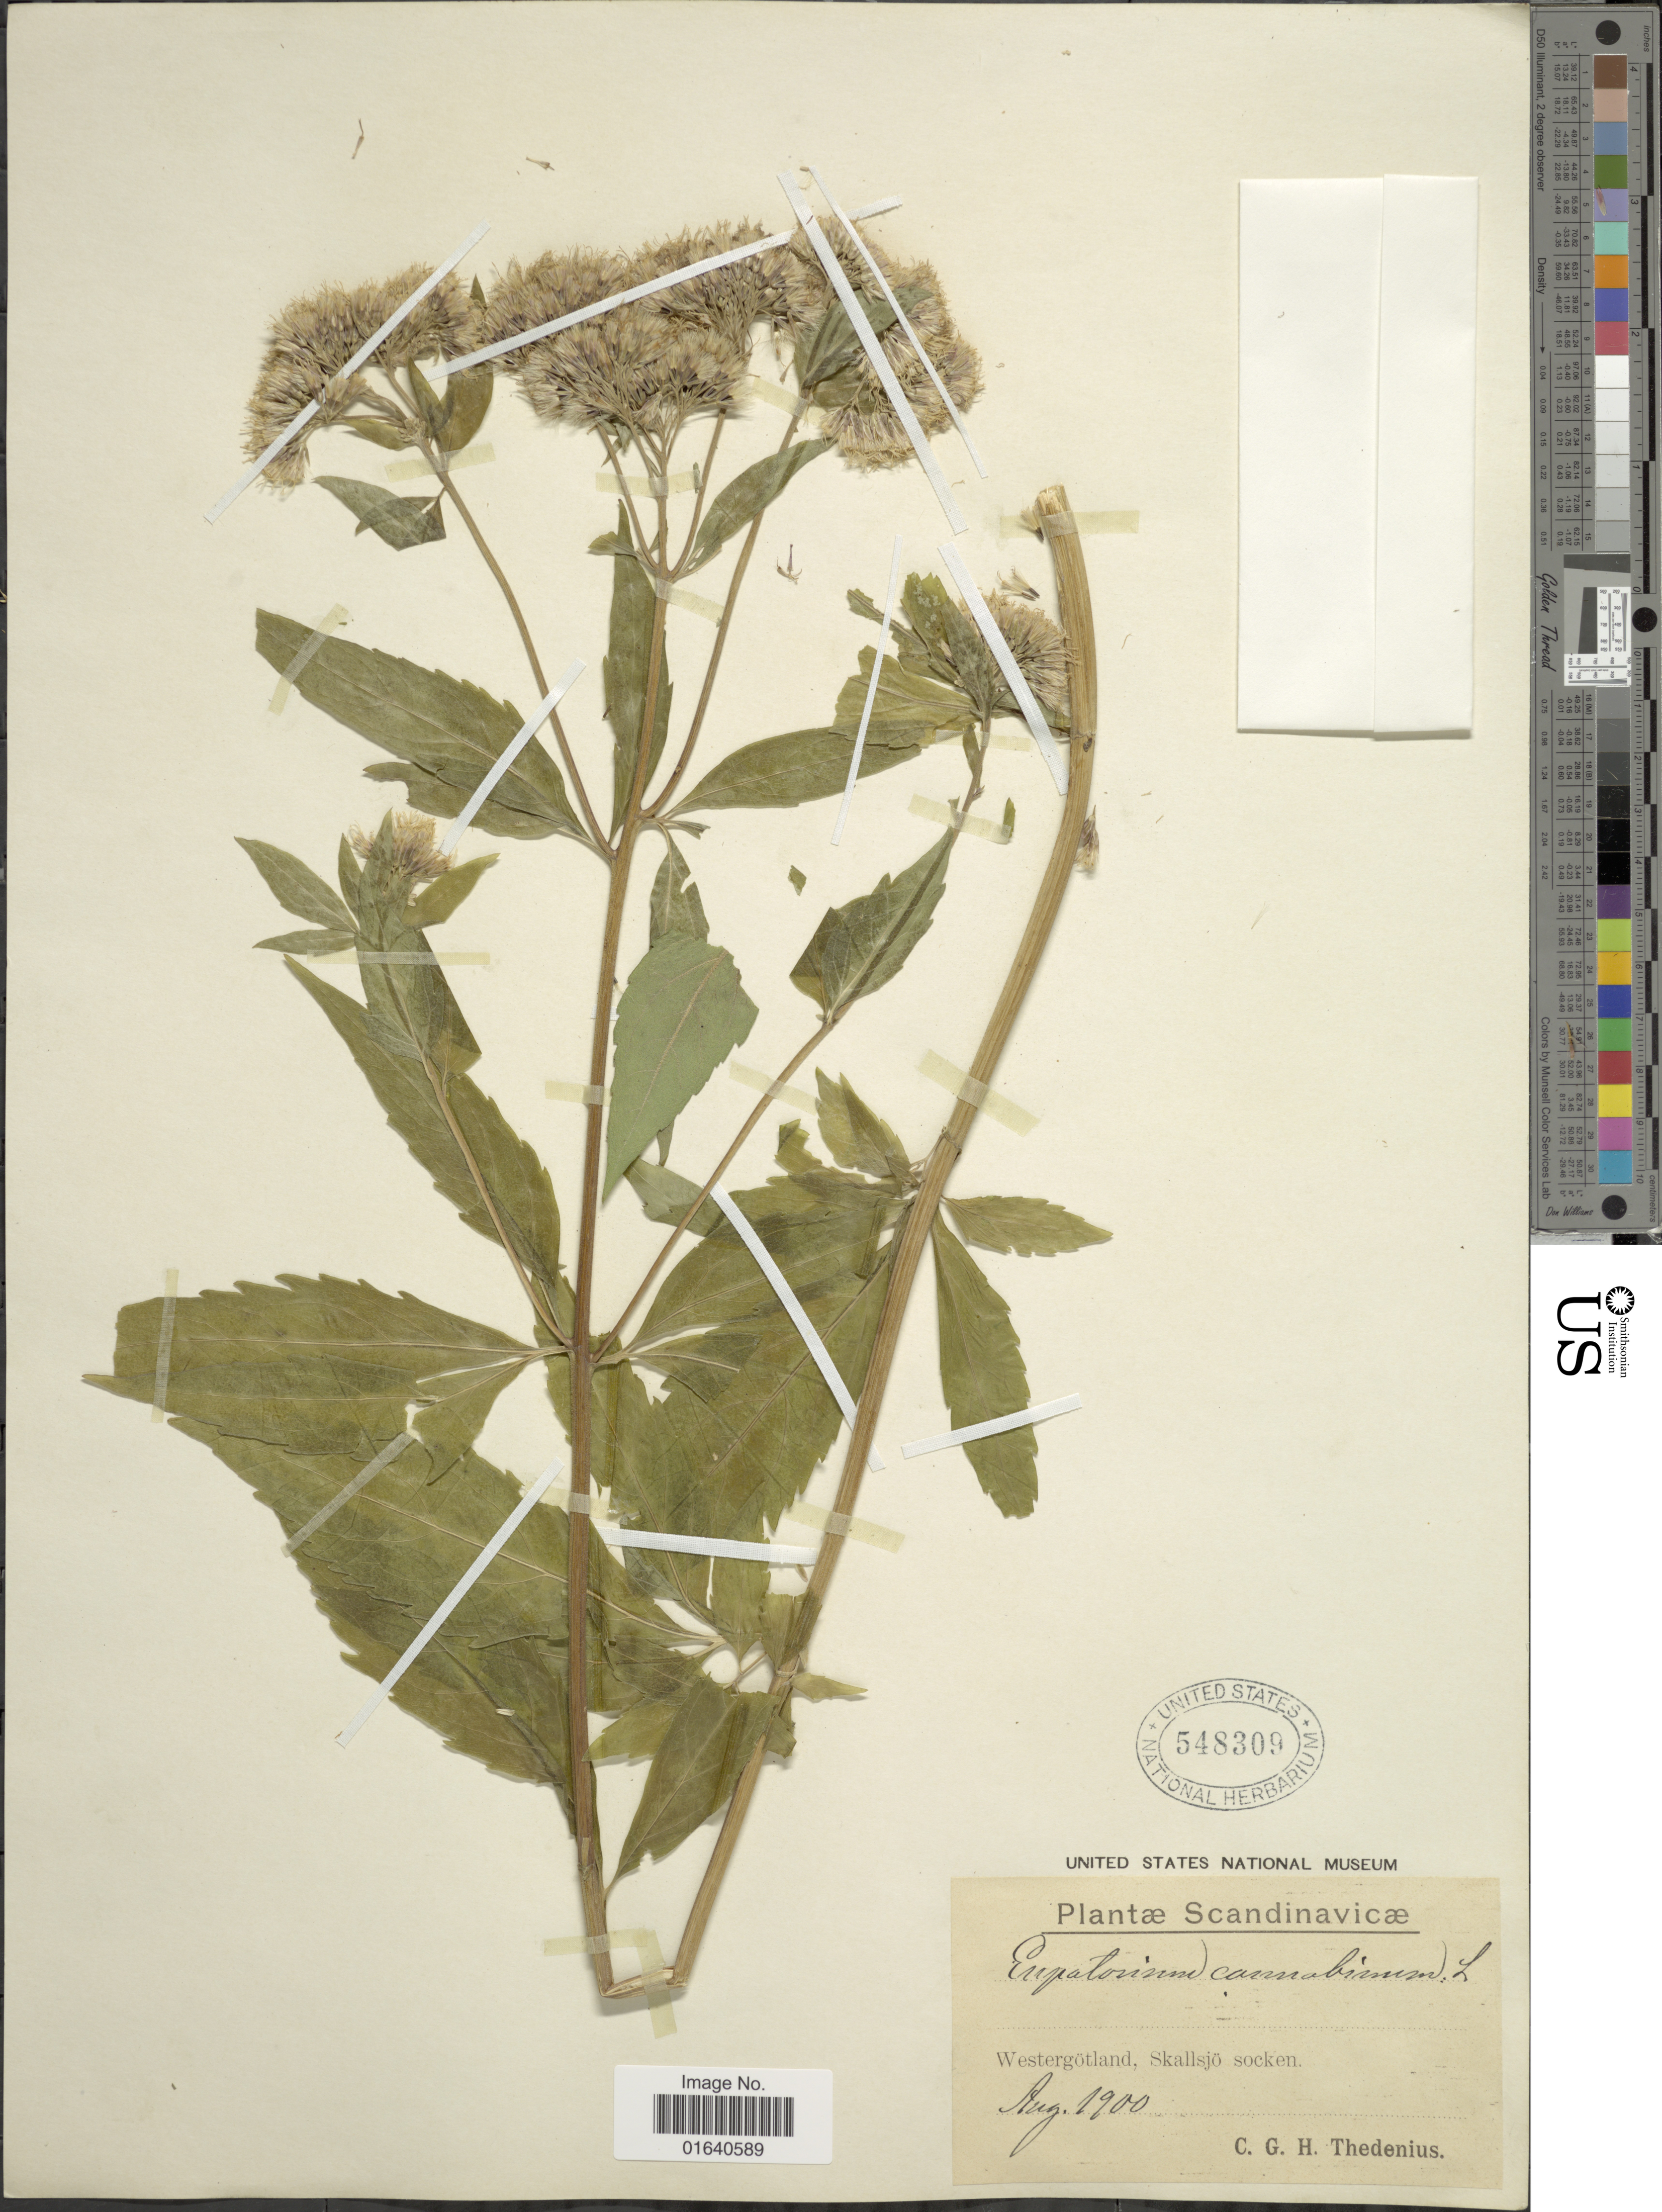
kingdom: Plantae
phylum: Tracheophyta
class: Magnoliopsida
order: Asterales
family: Asteraceae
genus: Eupatorium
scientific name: Eupatorium cannabinum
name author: L.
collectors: C. Thedenius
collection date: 1900-08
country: Sweden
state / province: Västra Götaland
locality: Scandinavicæ, Westergötland, Skallsjö socken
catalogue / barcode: US 548309